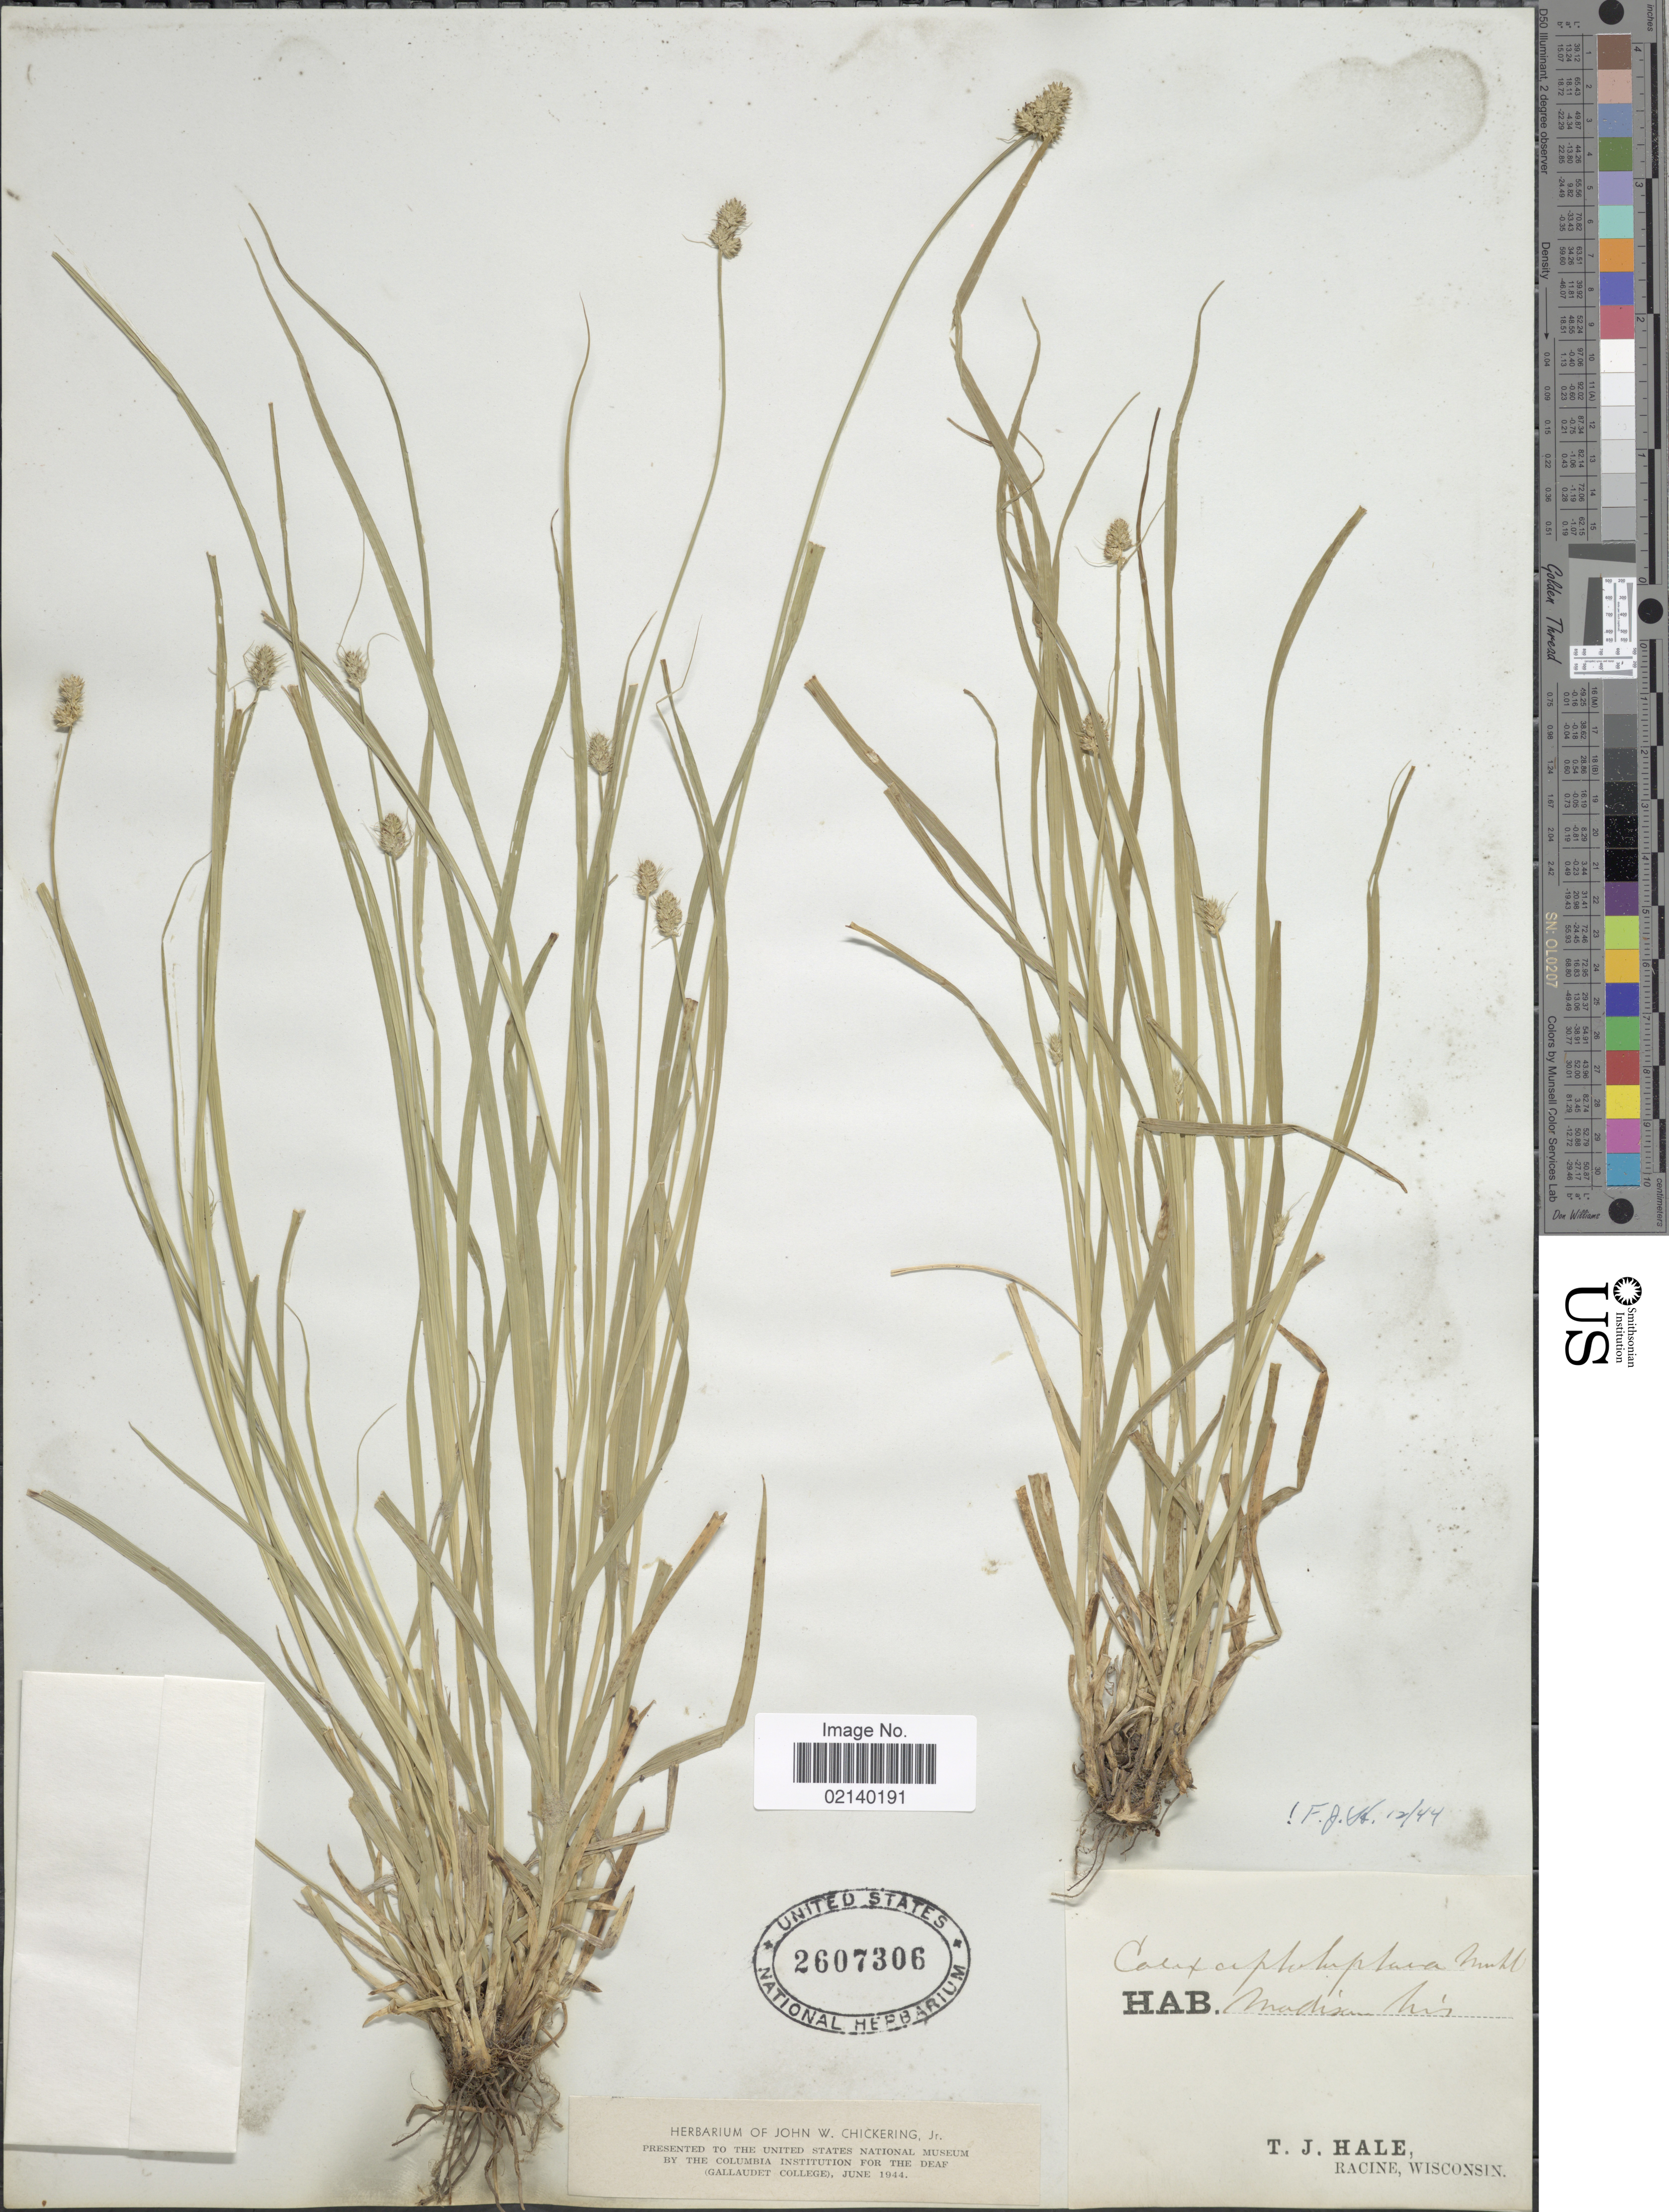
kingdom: Plantae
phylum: Tracheophyta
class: Liliopsida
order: Poales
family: Cyperaceae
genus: Carex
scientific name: Carex cephalophora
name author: Muhl. ex Willd.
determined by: Jones, S. D.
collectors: T. Hale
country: United States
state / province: Wisconsin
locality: Madison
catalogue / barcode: US 2607306